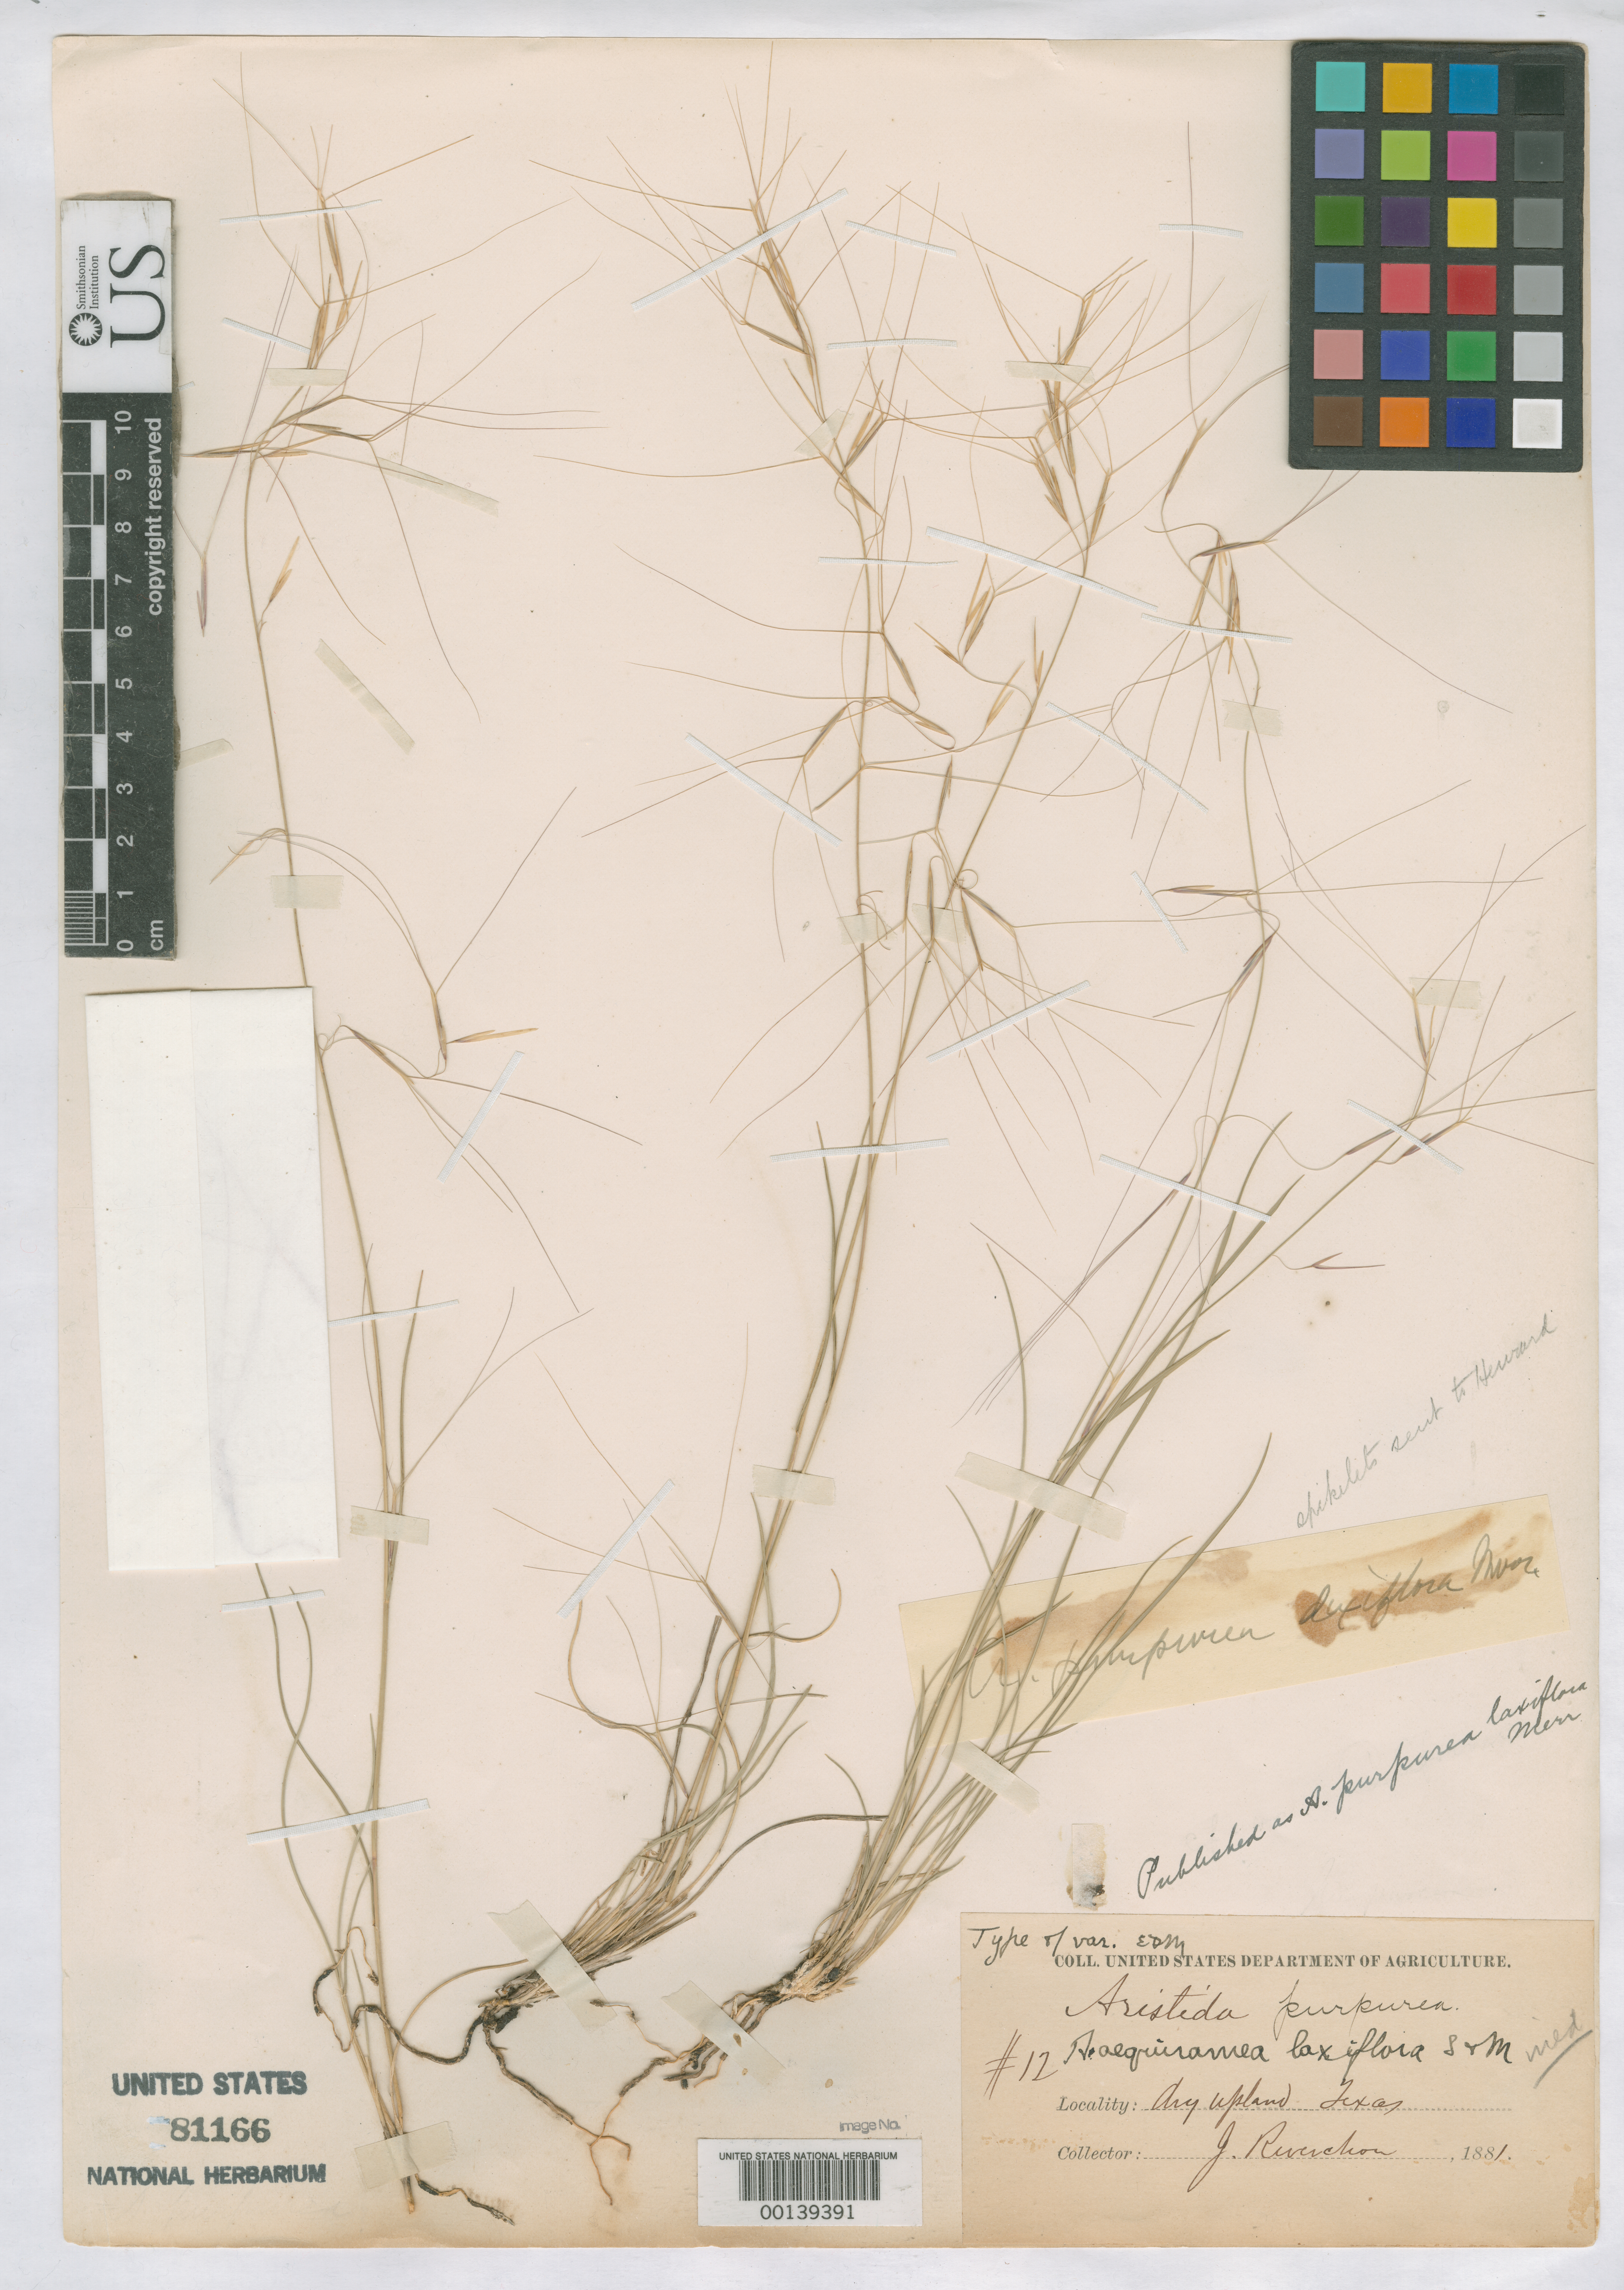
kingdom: Plantae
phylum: Tracheophyta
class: Liliopsida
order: Poales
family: Poaceae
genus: Aristida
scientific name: Aristida purpurea var. laxiflora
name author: Merr.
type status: Holotype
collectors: J. Reverchon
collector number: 12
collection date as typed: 1881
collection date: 1881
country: United States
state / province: Texas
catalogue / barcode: US 81166